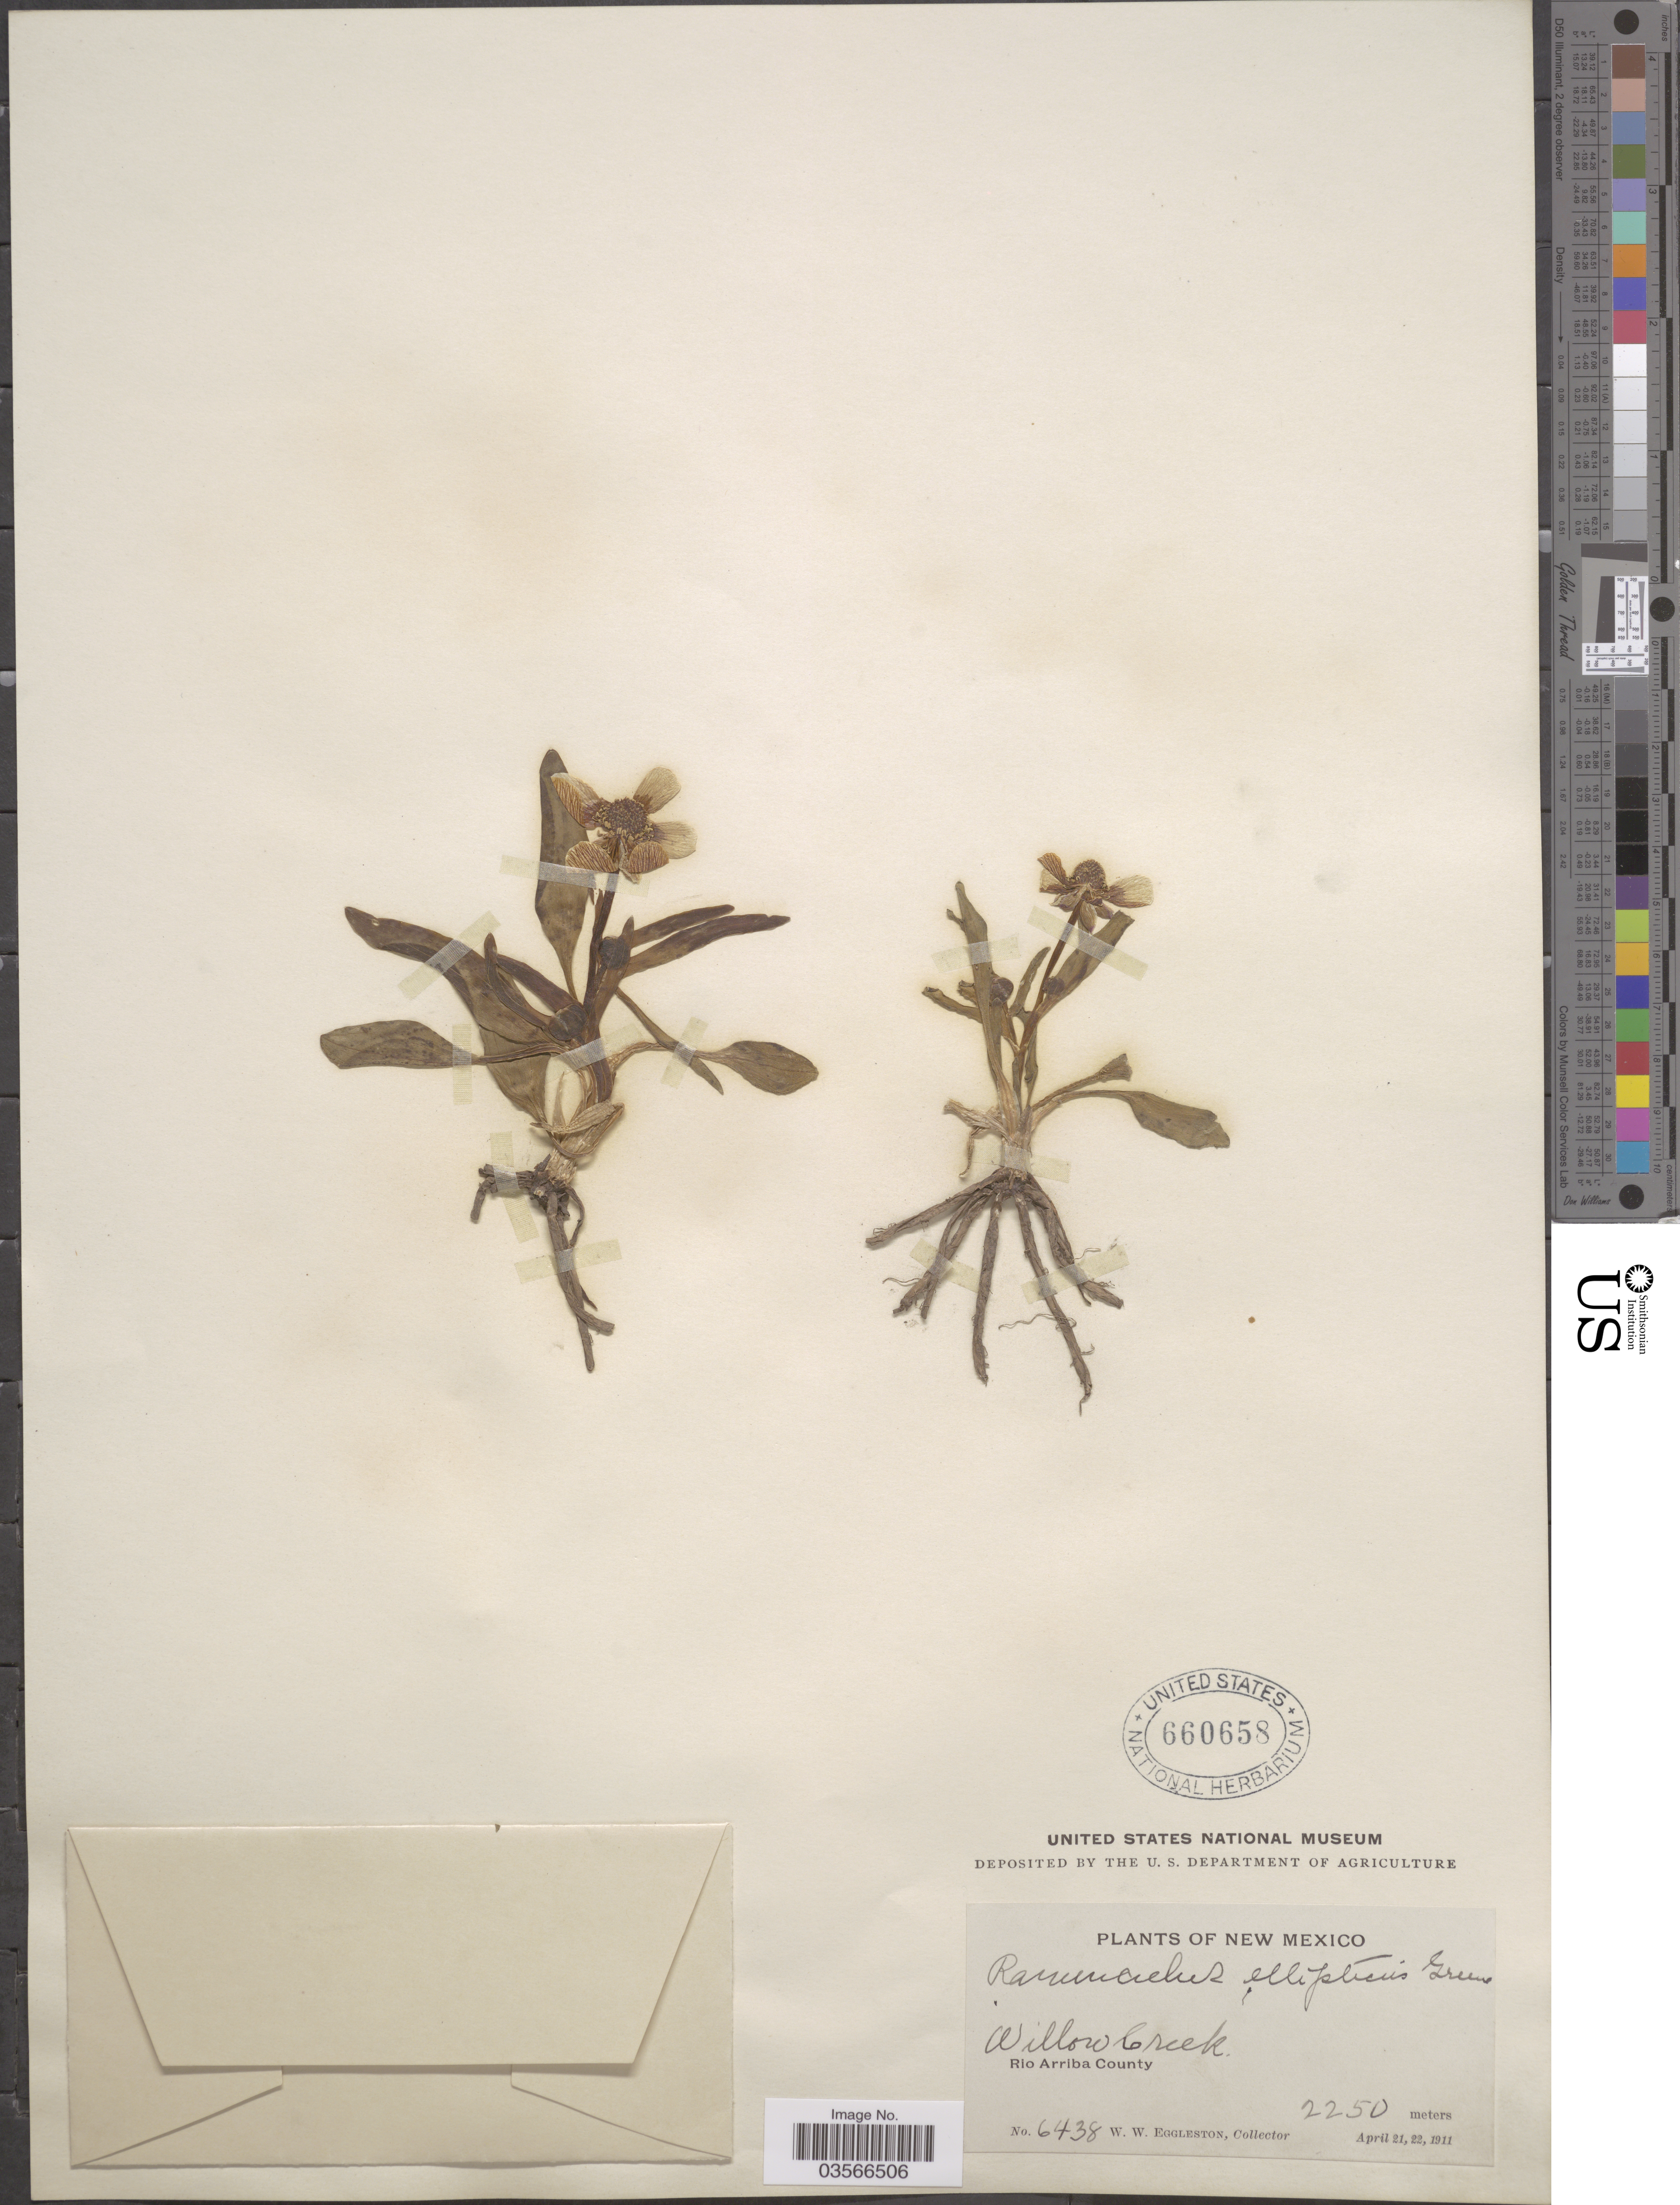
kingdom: Plantae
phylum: Tracheophyta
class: Magnoliopsida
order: Ranunculales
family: Ranunculaceae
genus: Ranunculus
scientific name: Ranunculus glaberrimus var. ellipticus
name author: (Greene) Greene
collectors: W. W. Eggleston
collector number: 6438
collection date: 1911-04-21/1911-04-22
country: United States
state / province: New Mexico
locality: Willow Creek, Rio Arriba County.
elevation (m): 2250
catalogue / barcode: US 660658